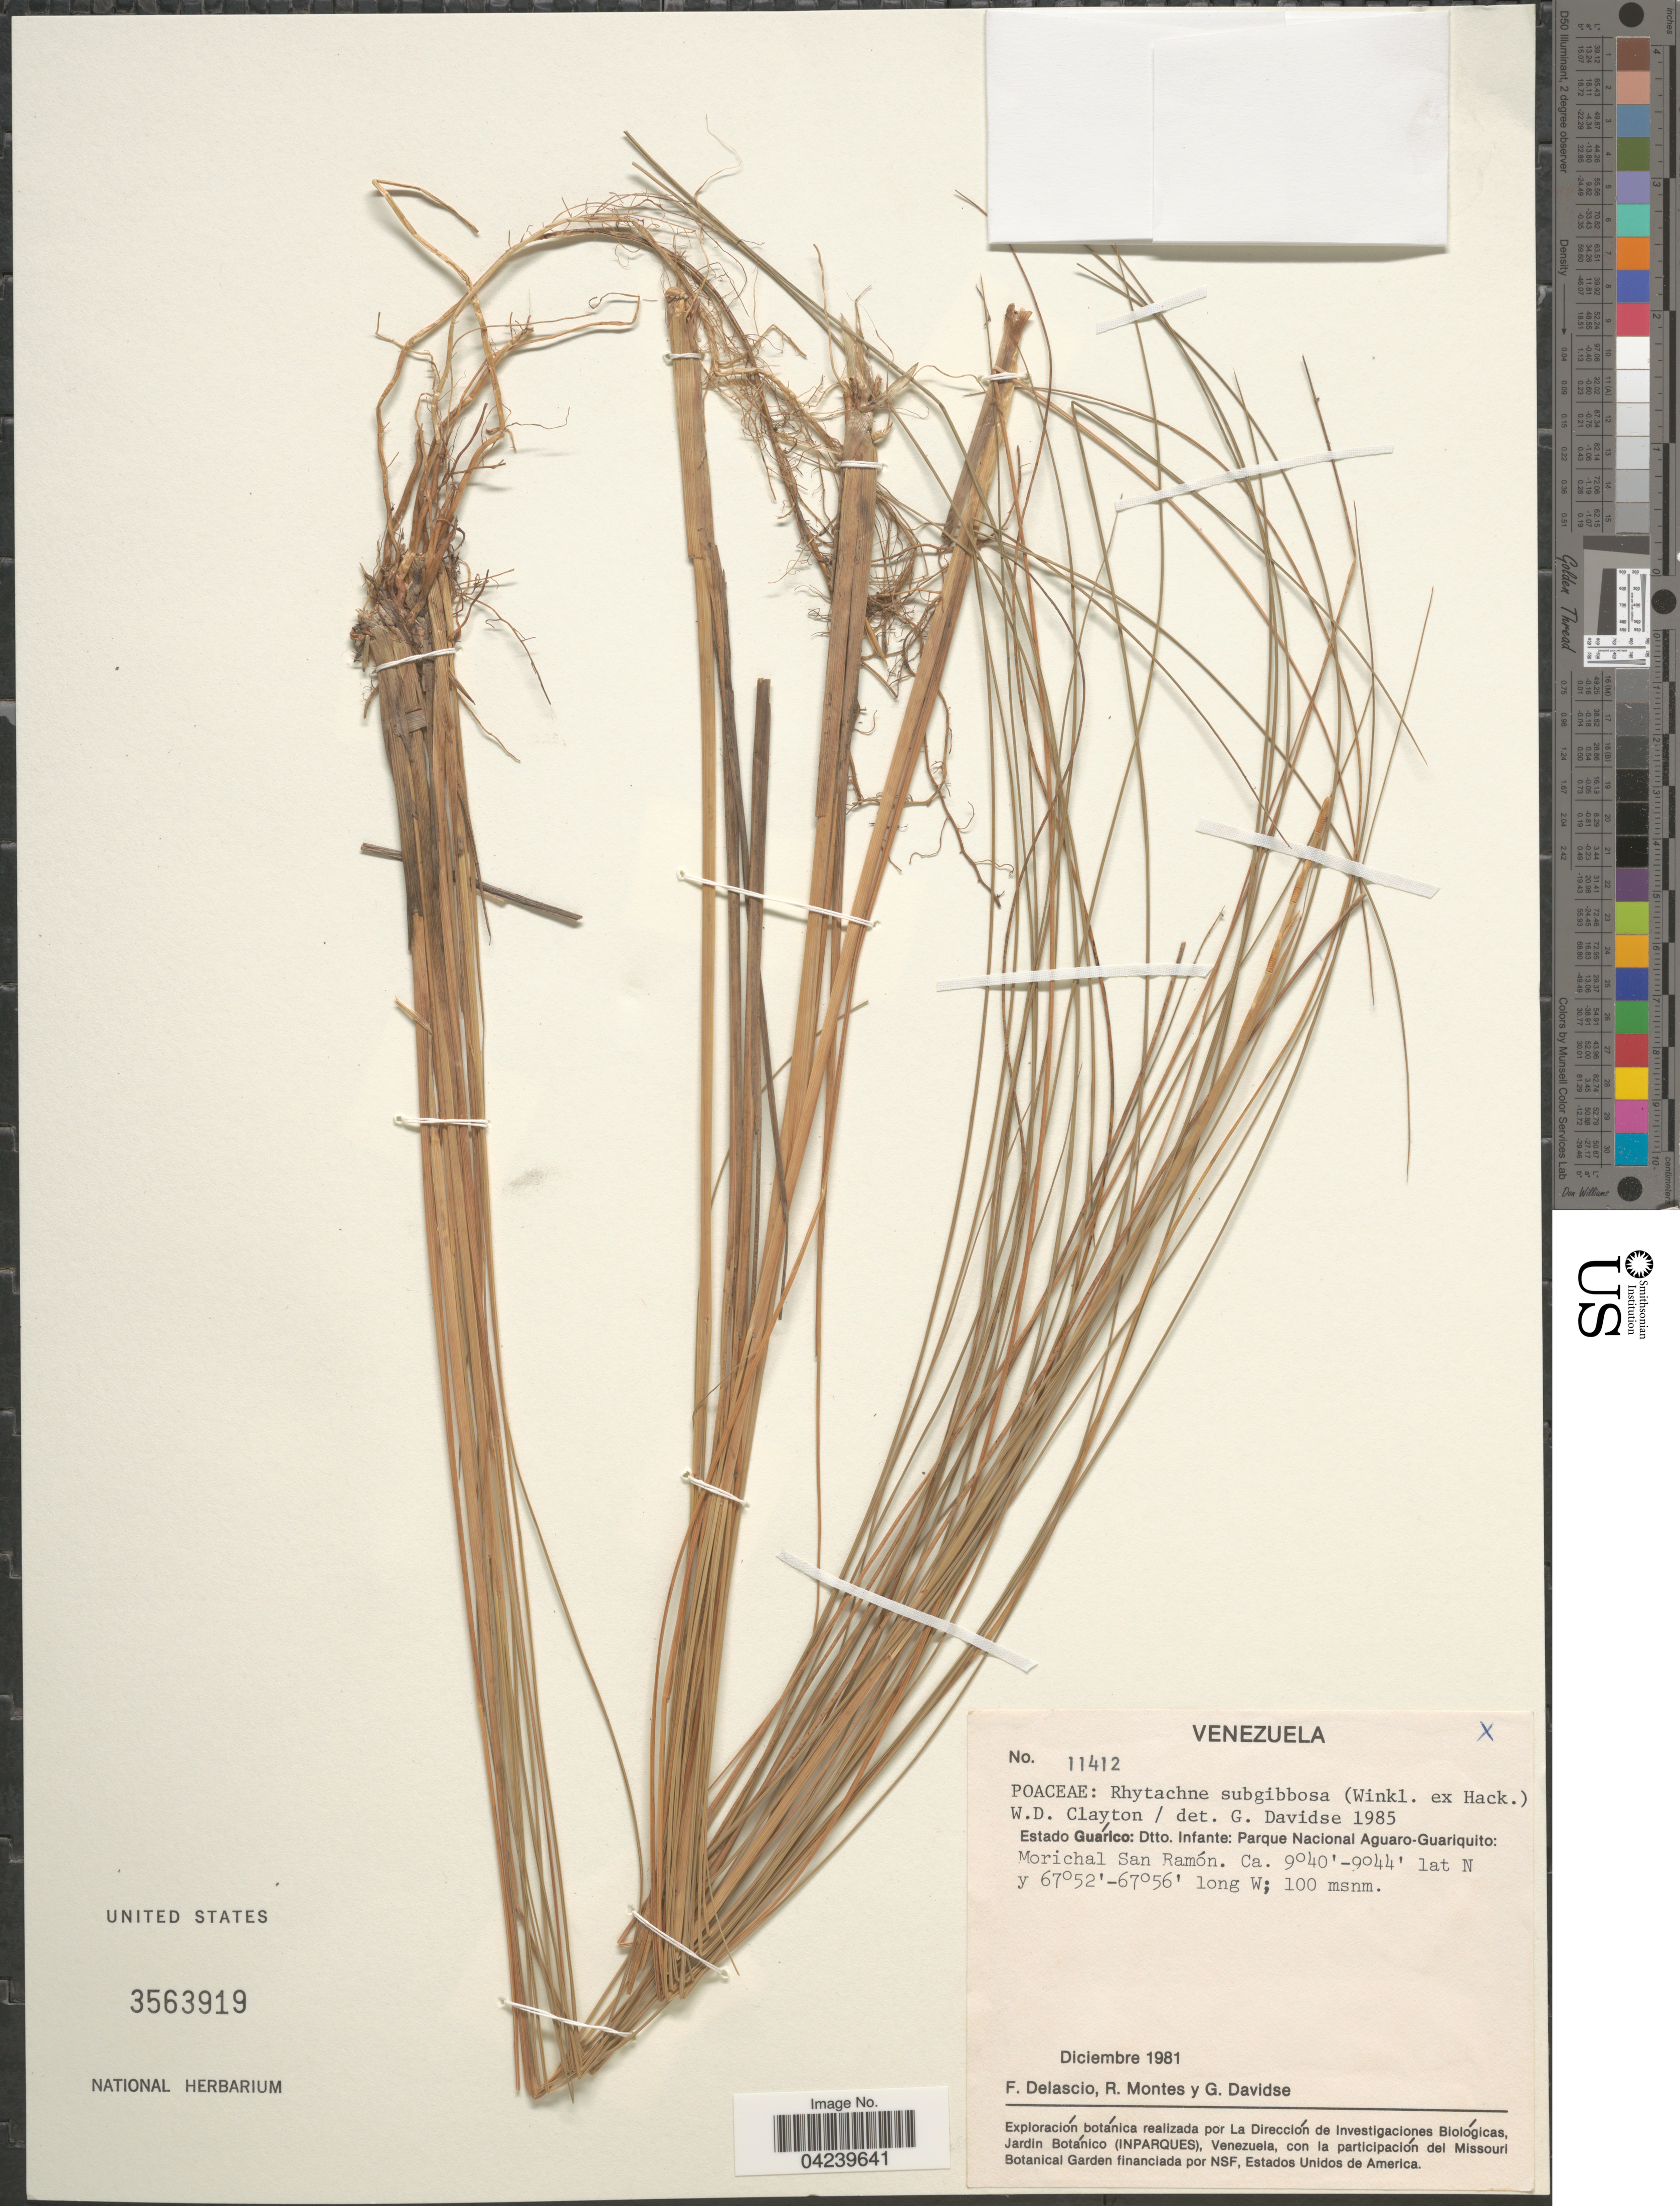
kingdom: Plantae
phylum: Tracheophyta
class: Liliopsida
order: Poales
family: Poaceae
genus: Rhytachne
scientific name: Rhytachne subgibbosa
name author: (Winkl. ex Hack.) Clayton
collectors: F. Delascio C., R. Montes & G. Davidse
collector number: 11412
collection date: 1981-12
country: Venezuela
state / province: Guarico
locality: Estado Guárico: Dtto. Infante: Parque Nacional Aguaro-Guariquito: Morichal San Ramón.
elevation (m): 100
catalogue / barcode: US 3563919